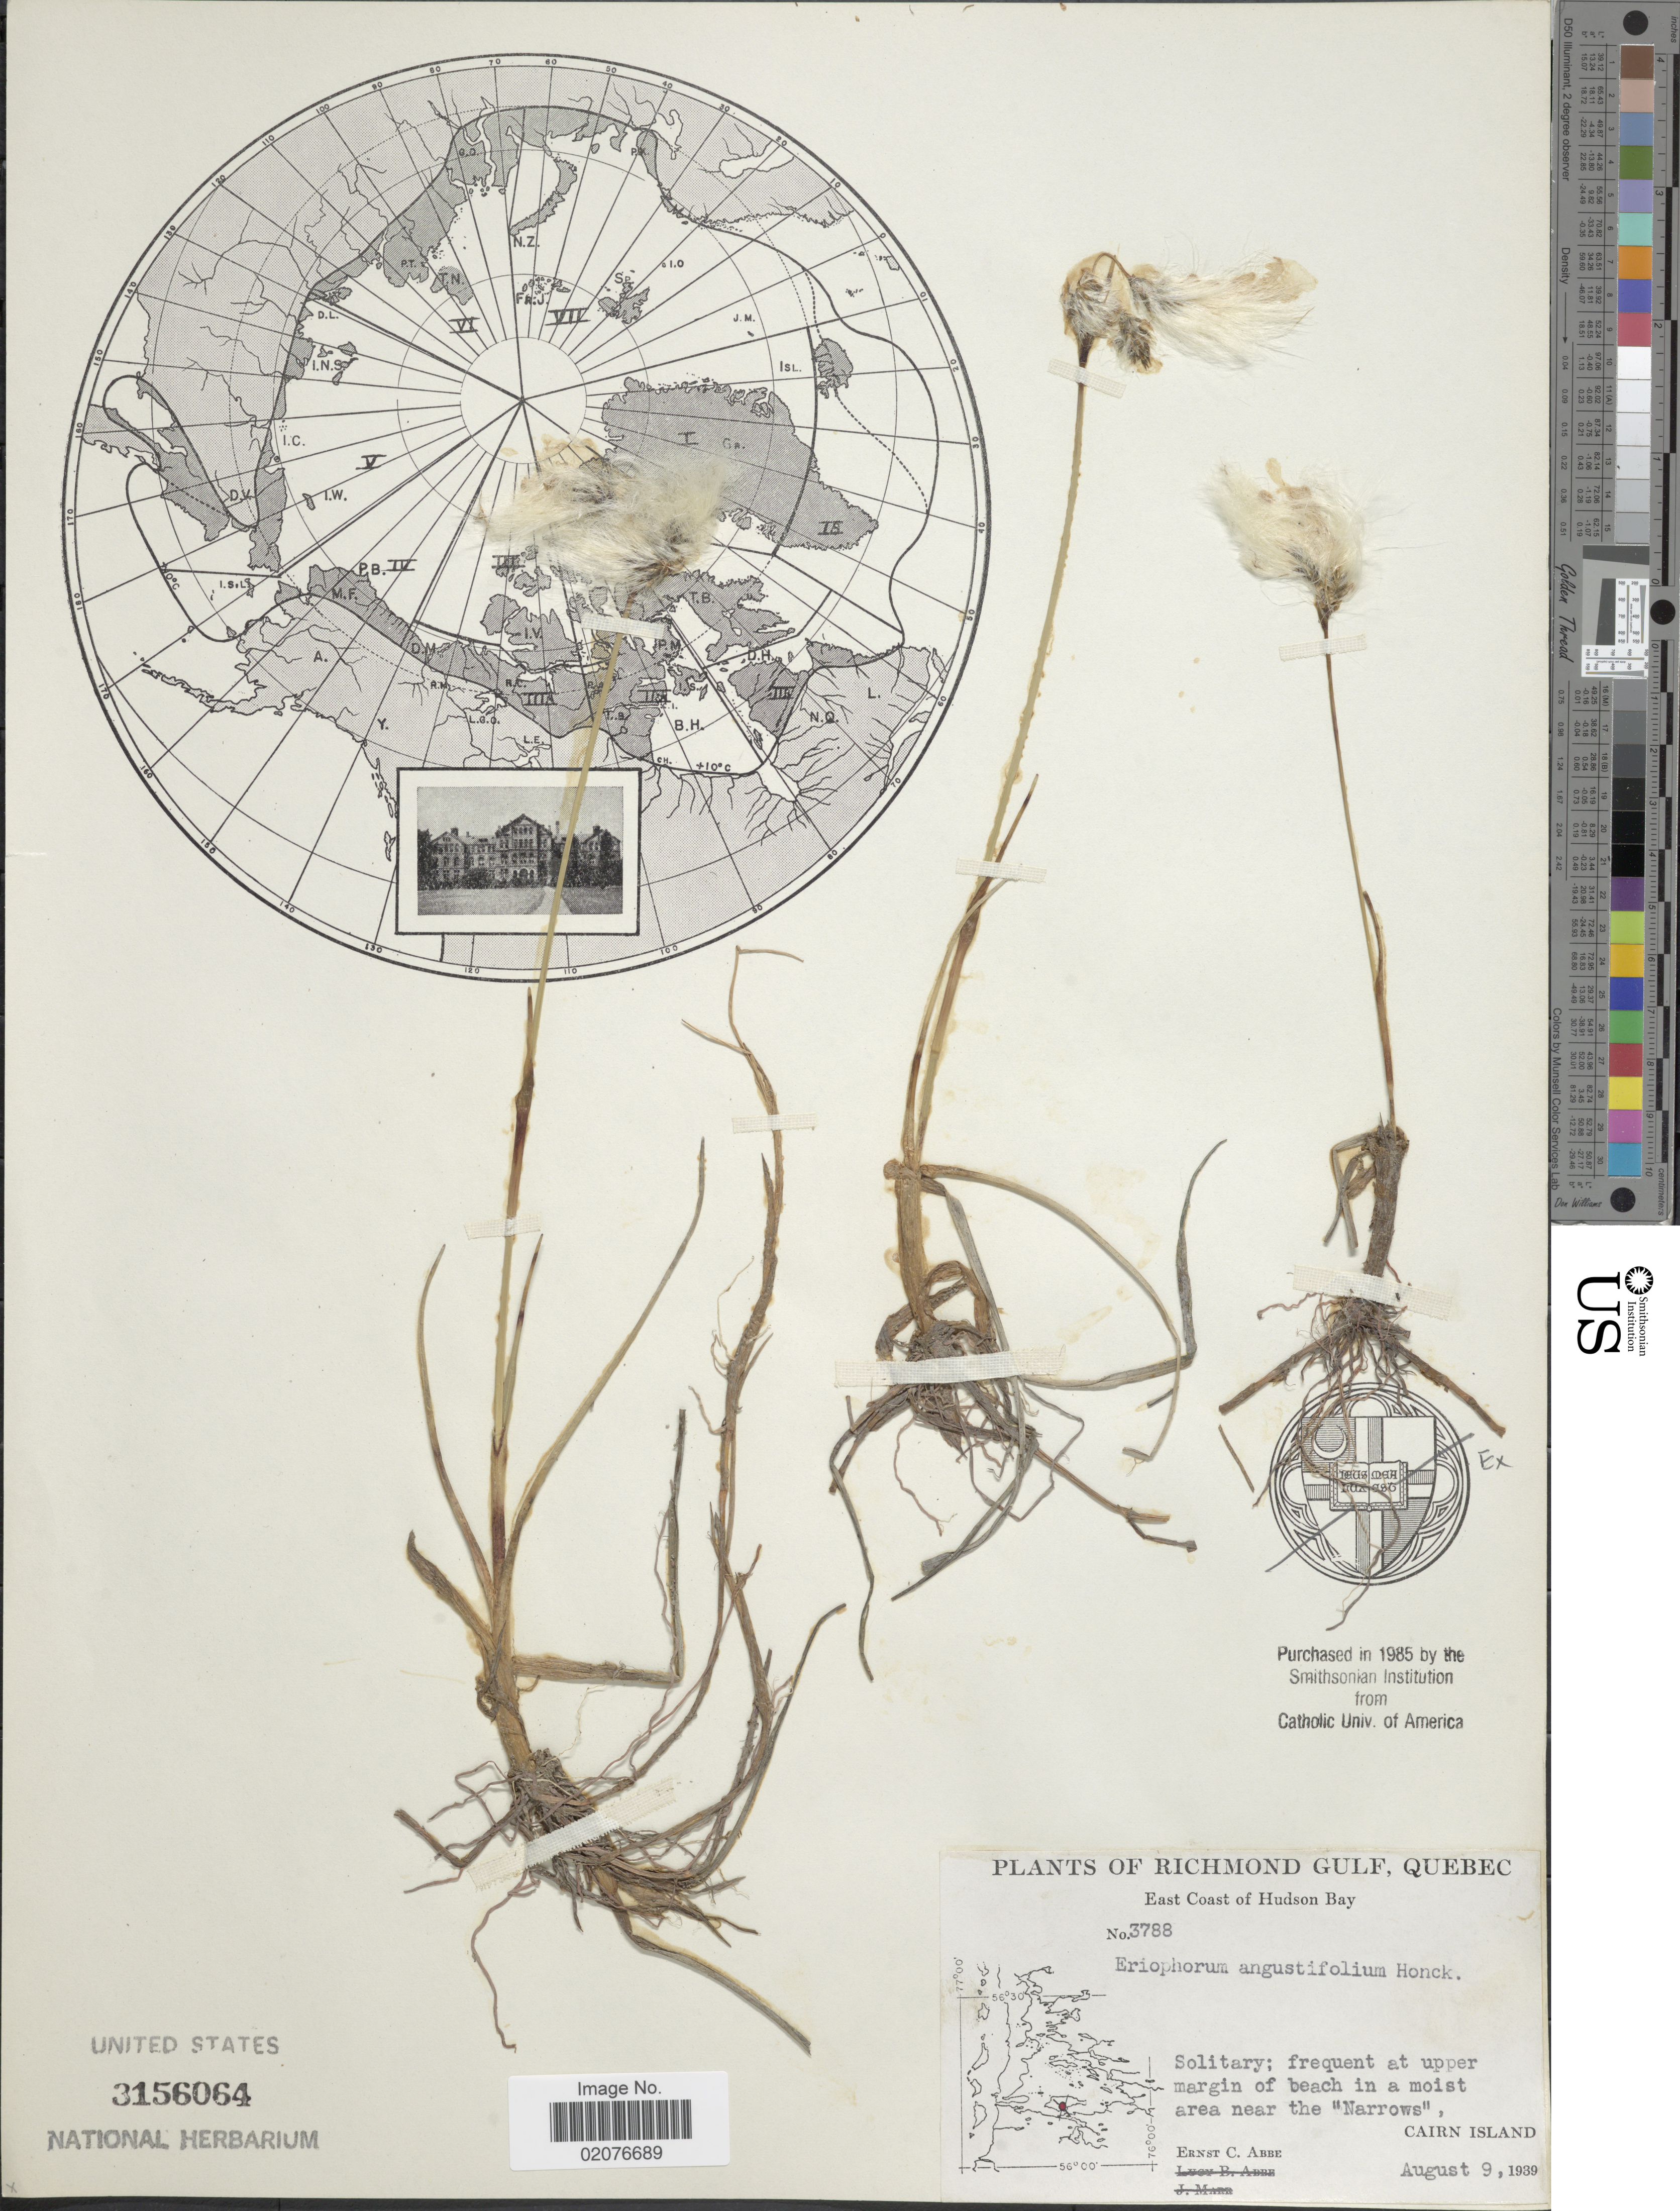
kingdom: Plantae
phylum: Tracheophyta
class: Liliopsida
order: Poales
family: Cyperaceae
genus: Eriophorum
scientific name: Eriophorum angustifolium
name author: Honck.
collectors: E. C. Abbe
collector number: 3788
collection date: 1939-08-09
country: Canada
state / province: Quebec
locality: Richmond Gulf, East Coast of Hudson Bay, Solitary; frequent at upper margin of beach in a moist area near the 'Narrows' Cairn Island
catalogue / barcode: US 3156064